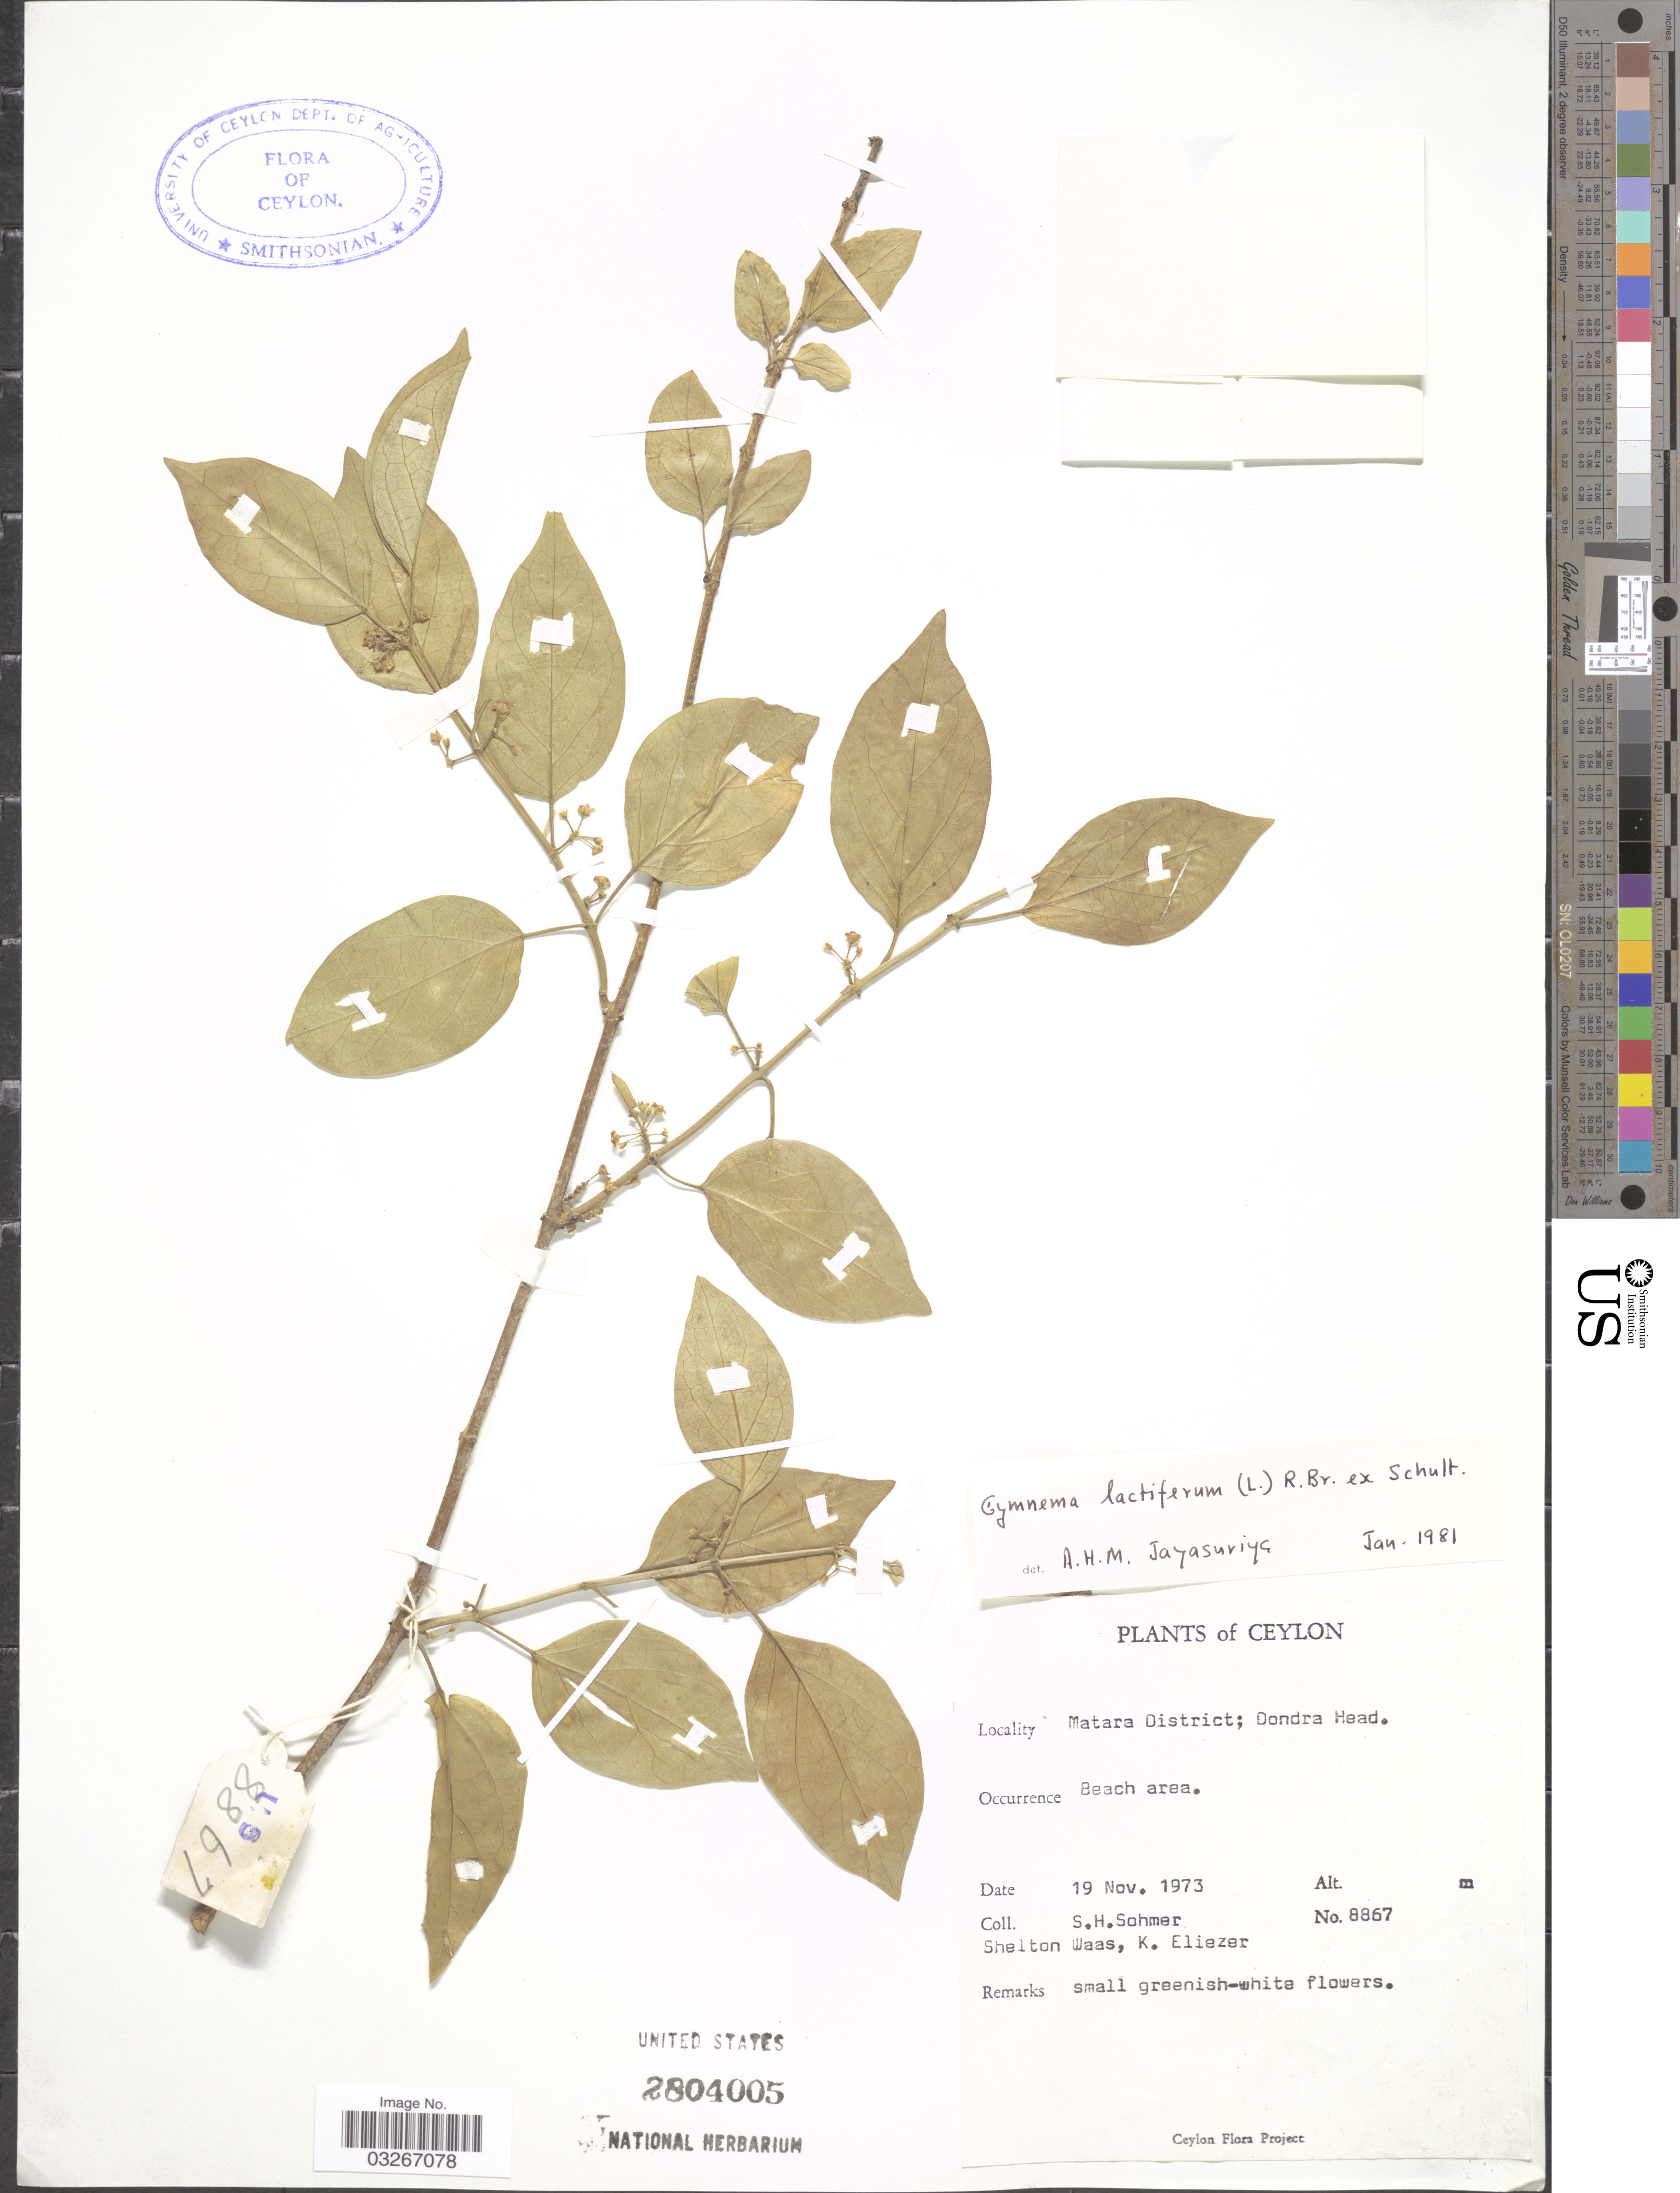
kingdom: Plantae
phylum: Tracheophyta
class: Magnoliopsida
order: Gentianales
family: Apocynaceae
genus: Gymnema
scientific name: Gymnema lactiferum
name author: (L.) R. Br. ex Schult.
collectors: S. H. Sohmer, S. Waas & K. Eliezer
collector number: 8867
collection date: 1973-11-19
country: Sri Lanka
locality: Ceylon. Matara District; Dondra Head. Beach area.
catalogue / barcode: US 2804005